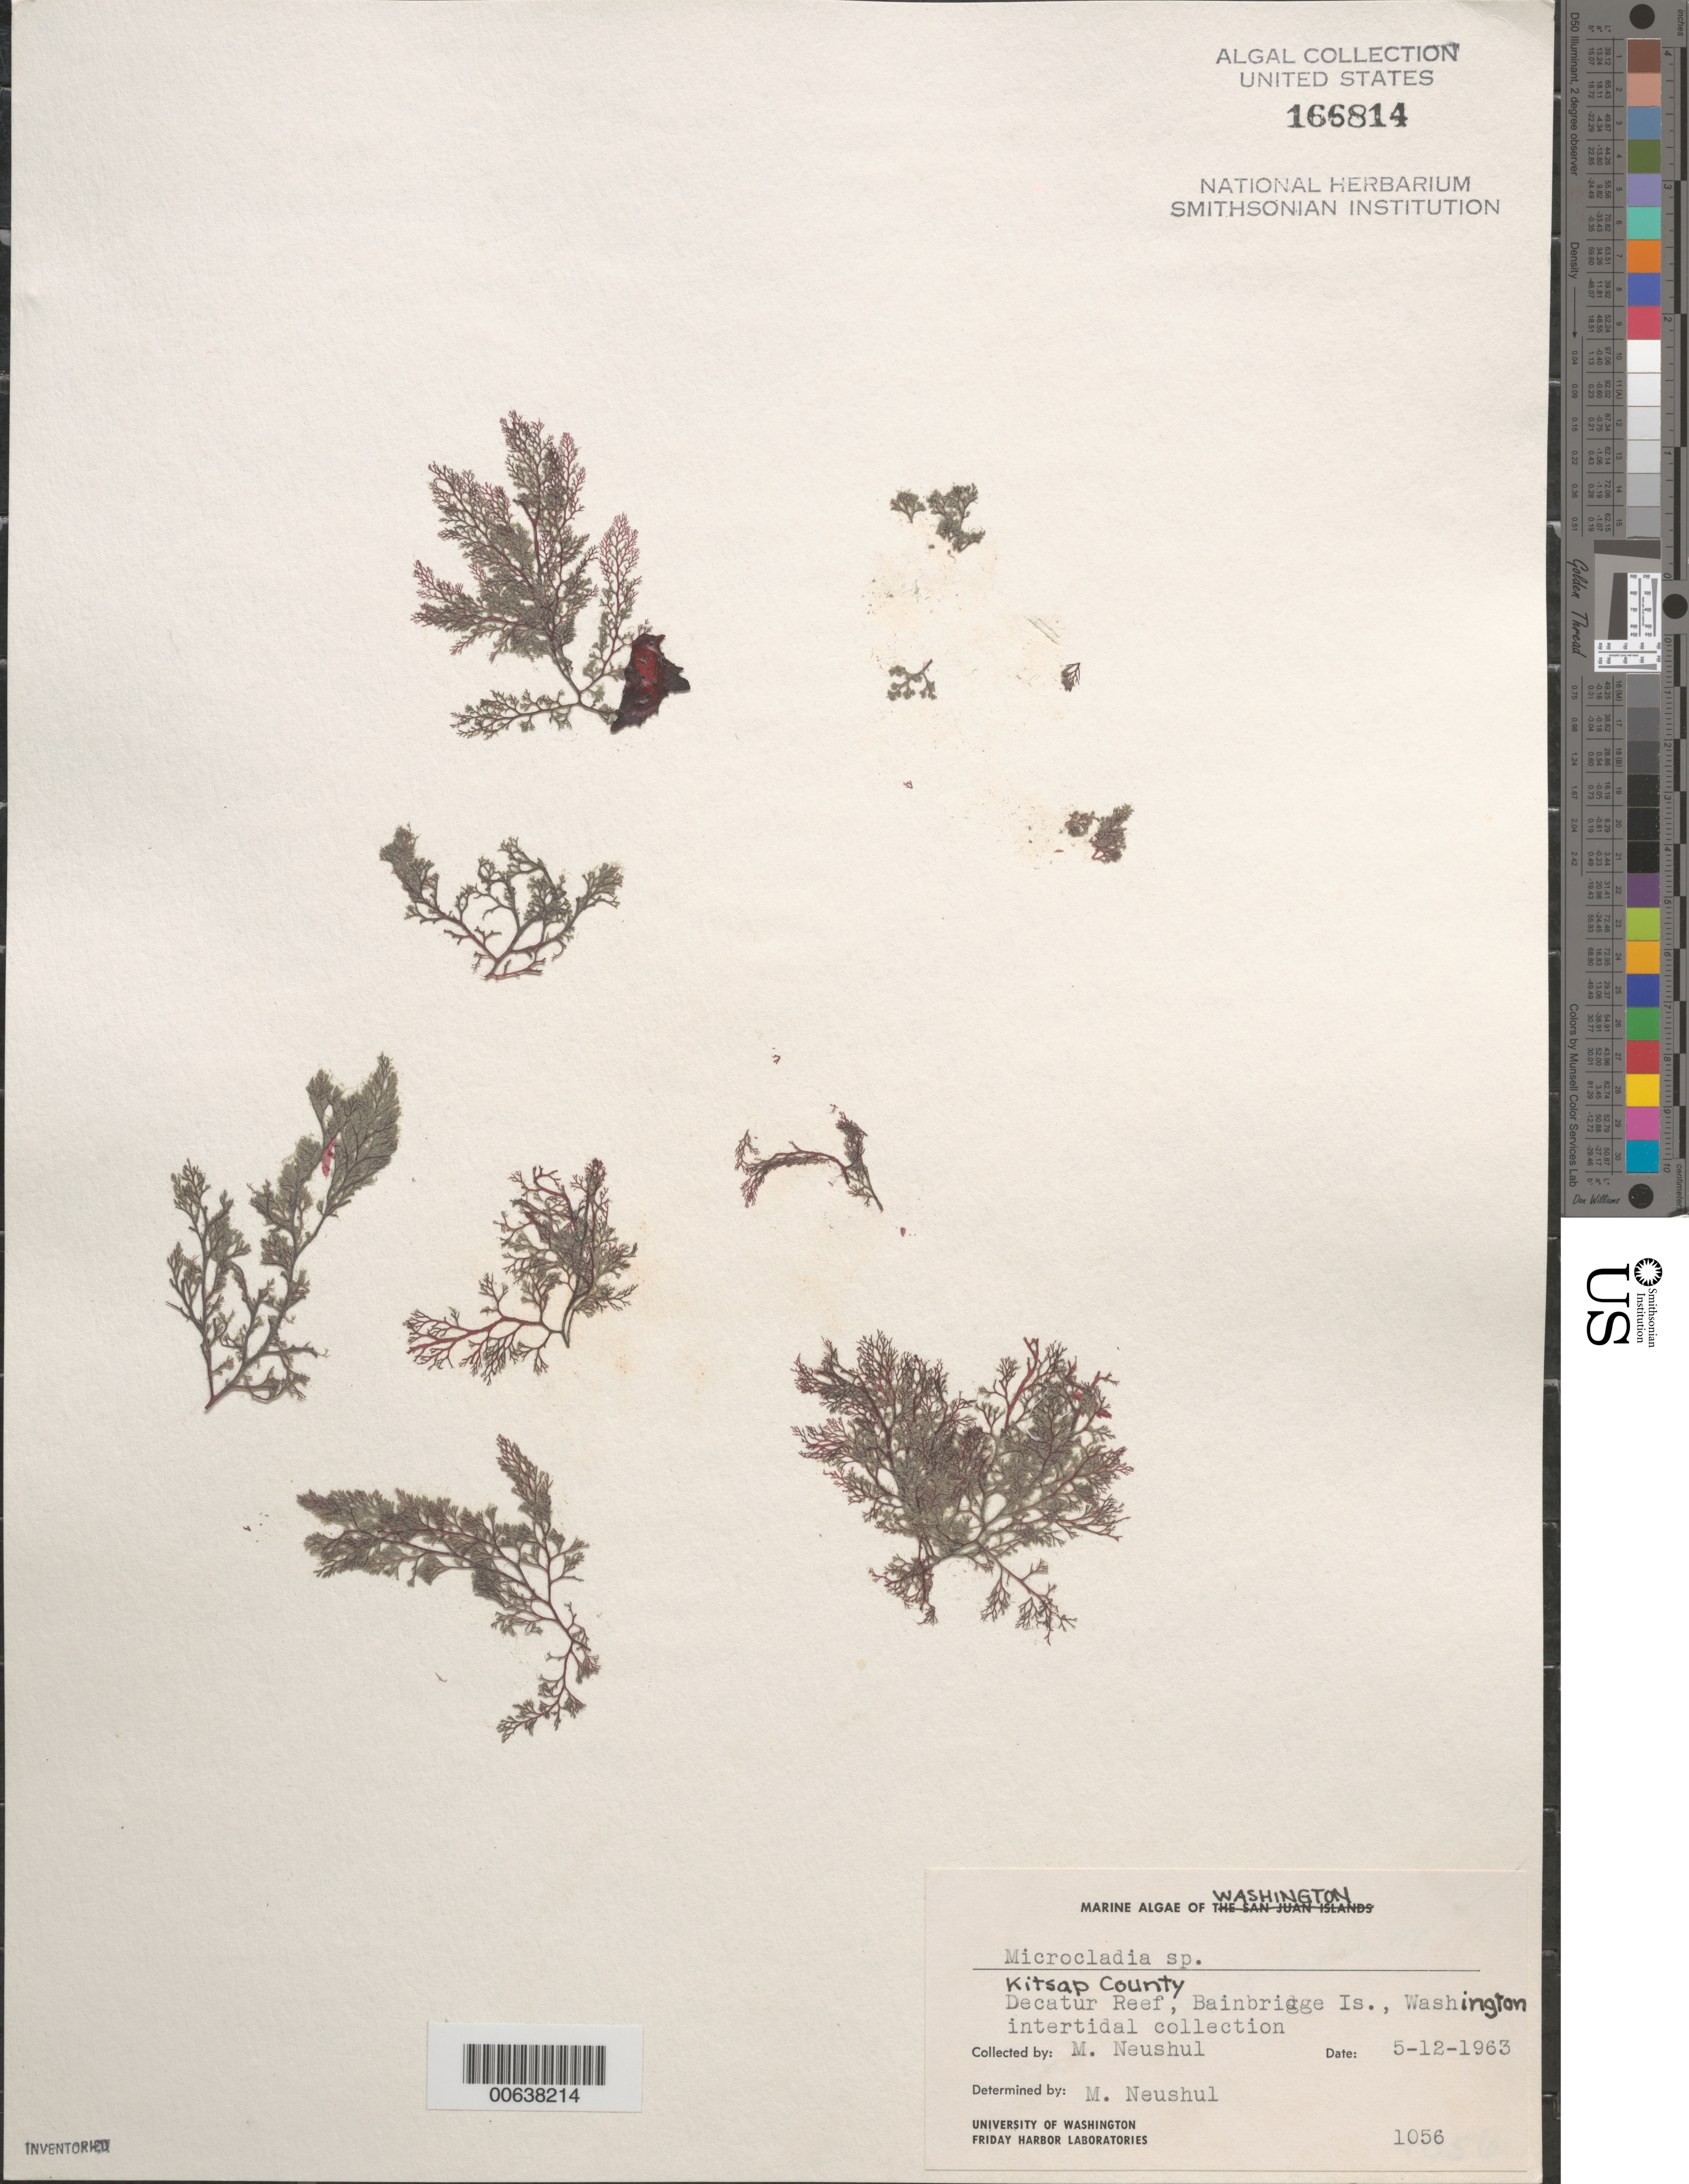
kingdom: Plantae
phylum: Rhodophyta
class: Florideophyceae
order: Ceramiales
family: Ceramiaceae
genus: Microcladia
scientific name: Microcladia sp.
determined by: Neushul, M.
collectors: M. Neushul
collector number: Neushul 1056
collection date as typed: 12 May 1963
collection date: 1963-05-12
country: United States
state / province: Washington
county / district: Kitsap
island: Bainbridge Island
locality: Decatur Reef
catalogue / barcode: US 166814